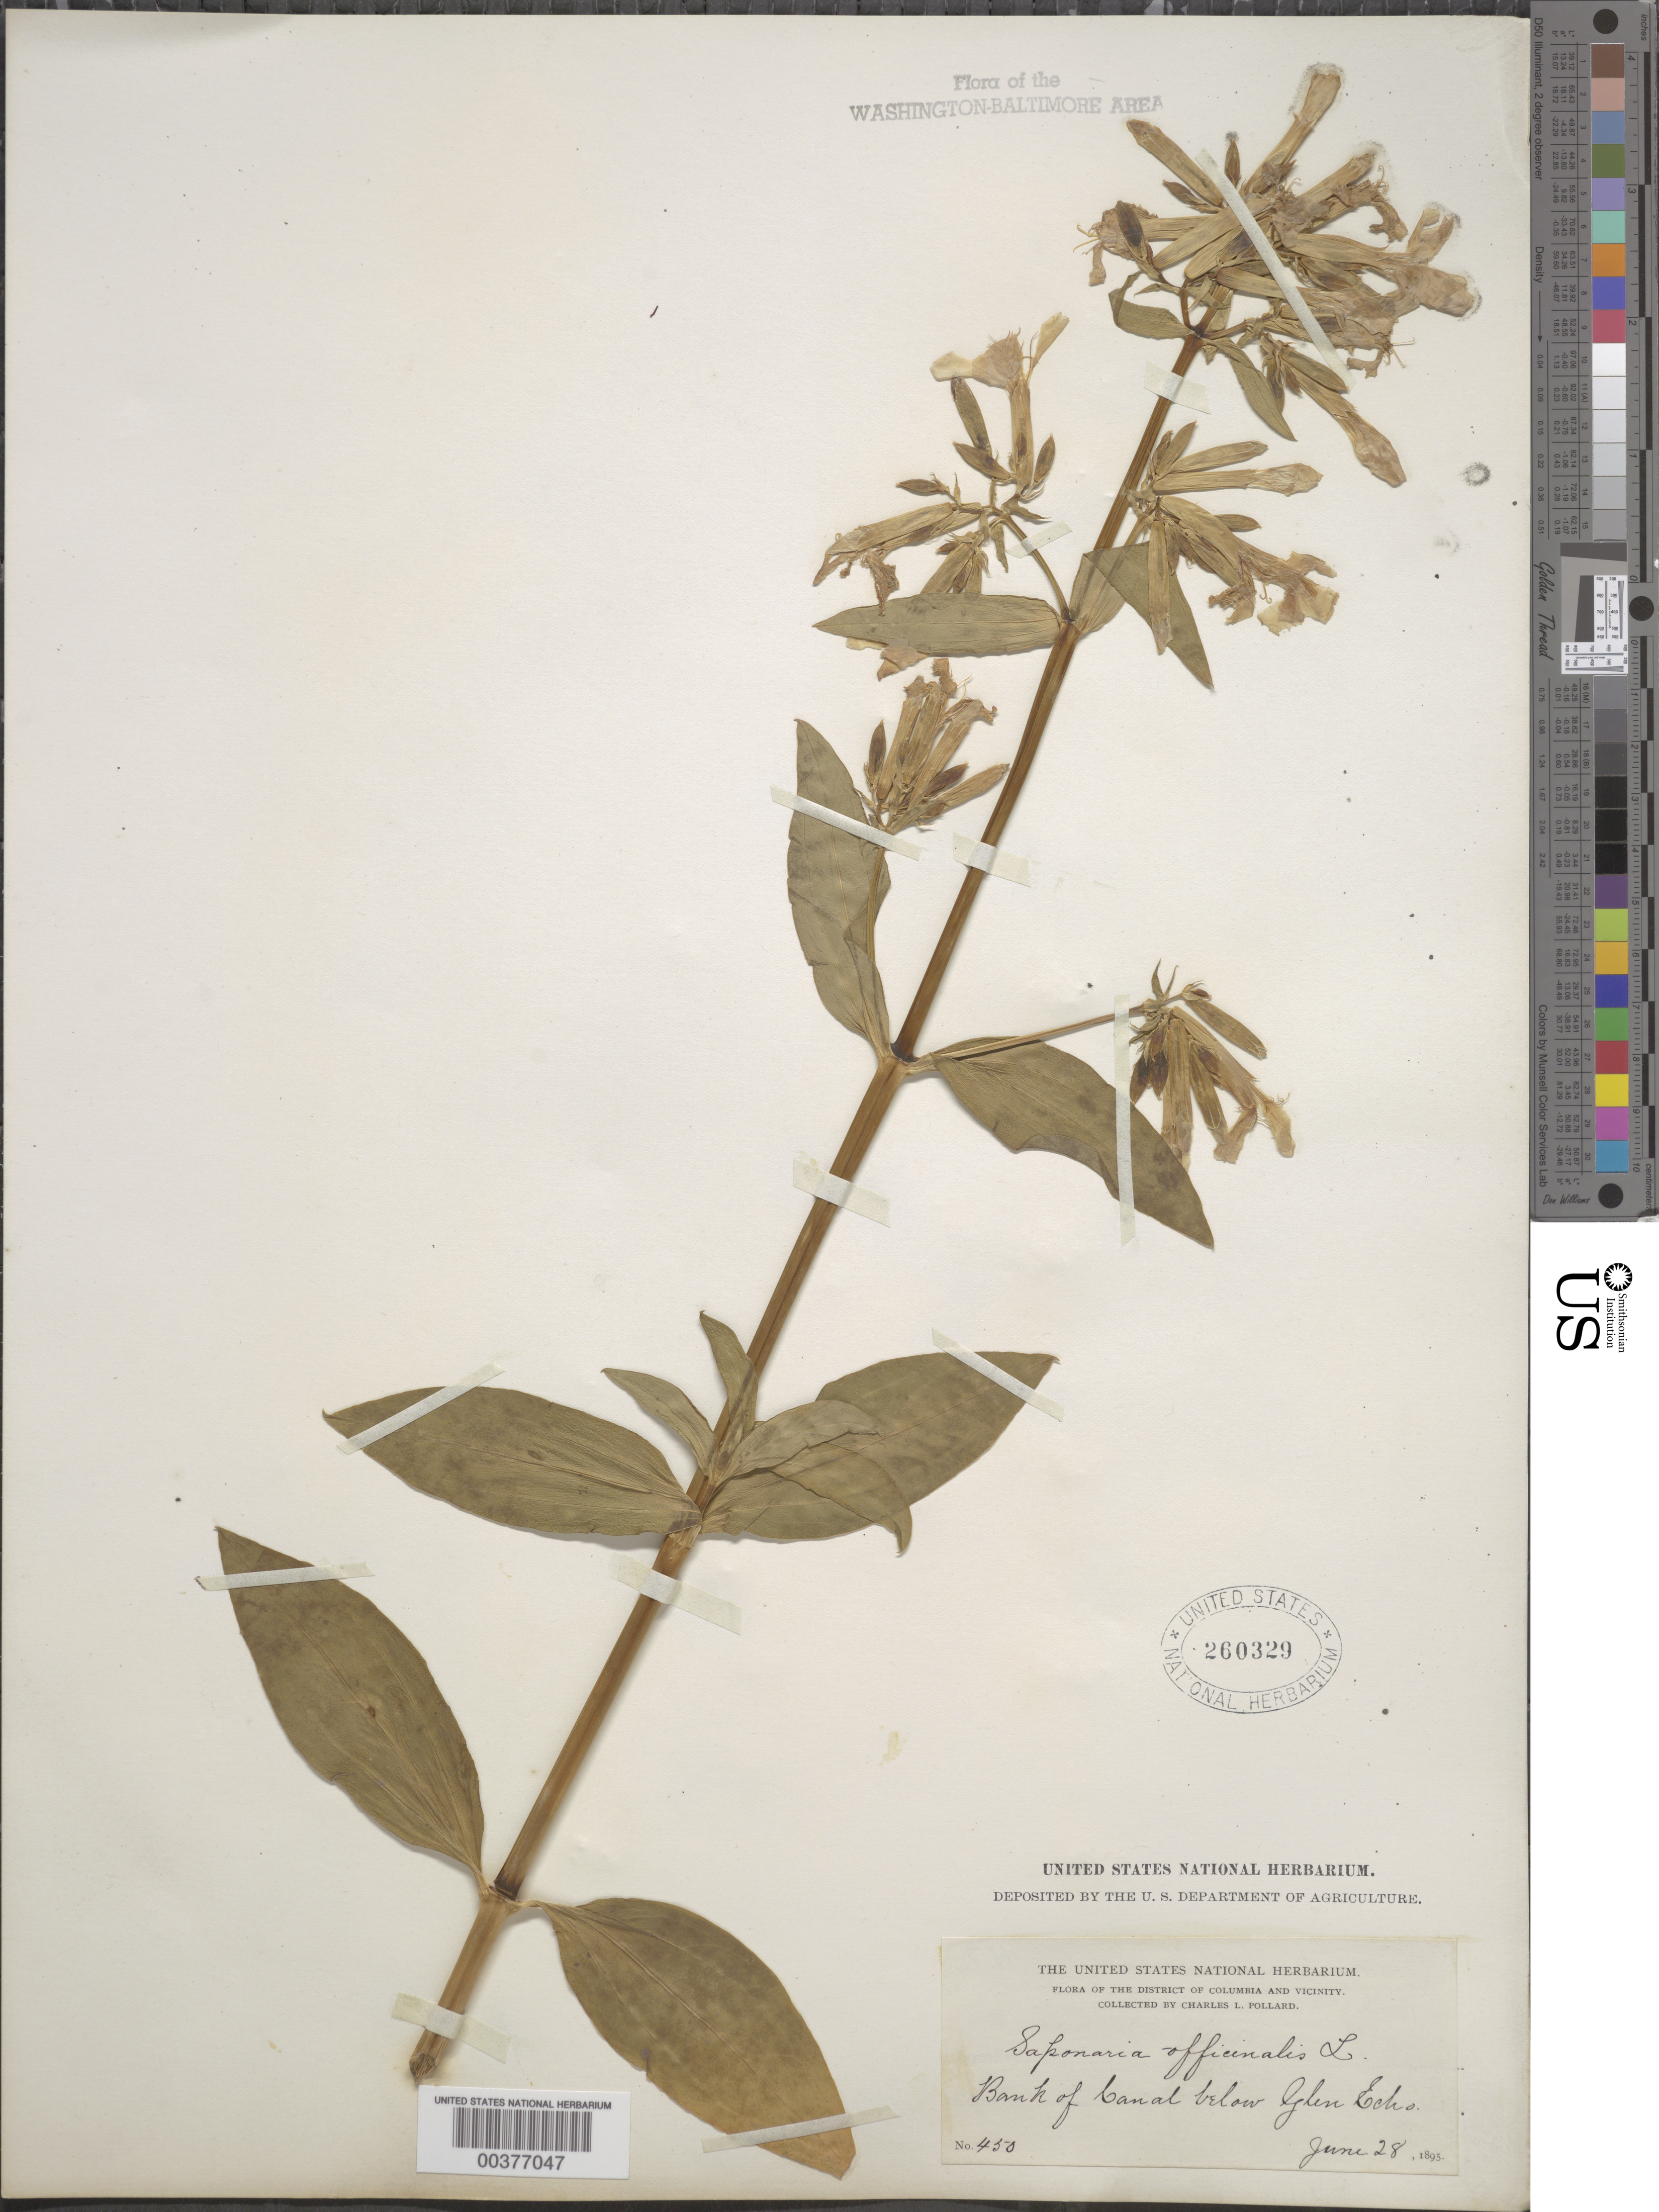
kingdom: Plantae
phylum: Tracheophyta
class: Magnoliopsida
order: Caryophyllales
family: Caryophyllaceae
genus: Saponaria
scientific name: Saponaria officinalis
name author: L.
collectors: C. L. Pollard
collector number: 450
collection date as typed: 28 Jun 1895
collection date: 1895-06-28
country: United States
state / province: Maryland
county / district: Montgomery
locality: C. & O. Canal below Glen Echo C. & O. Canal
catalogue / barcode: US 260329